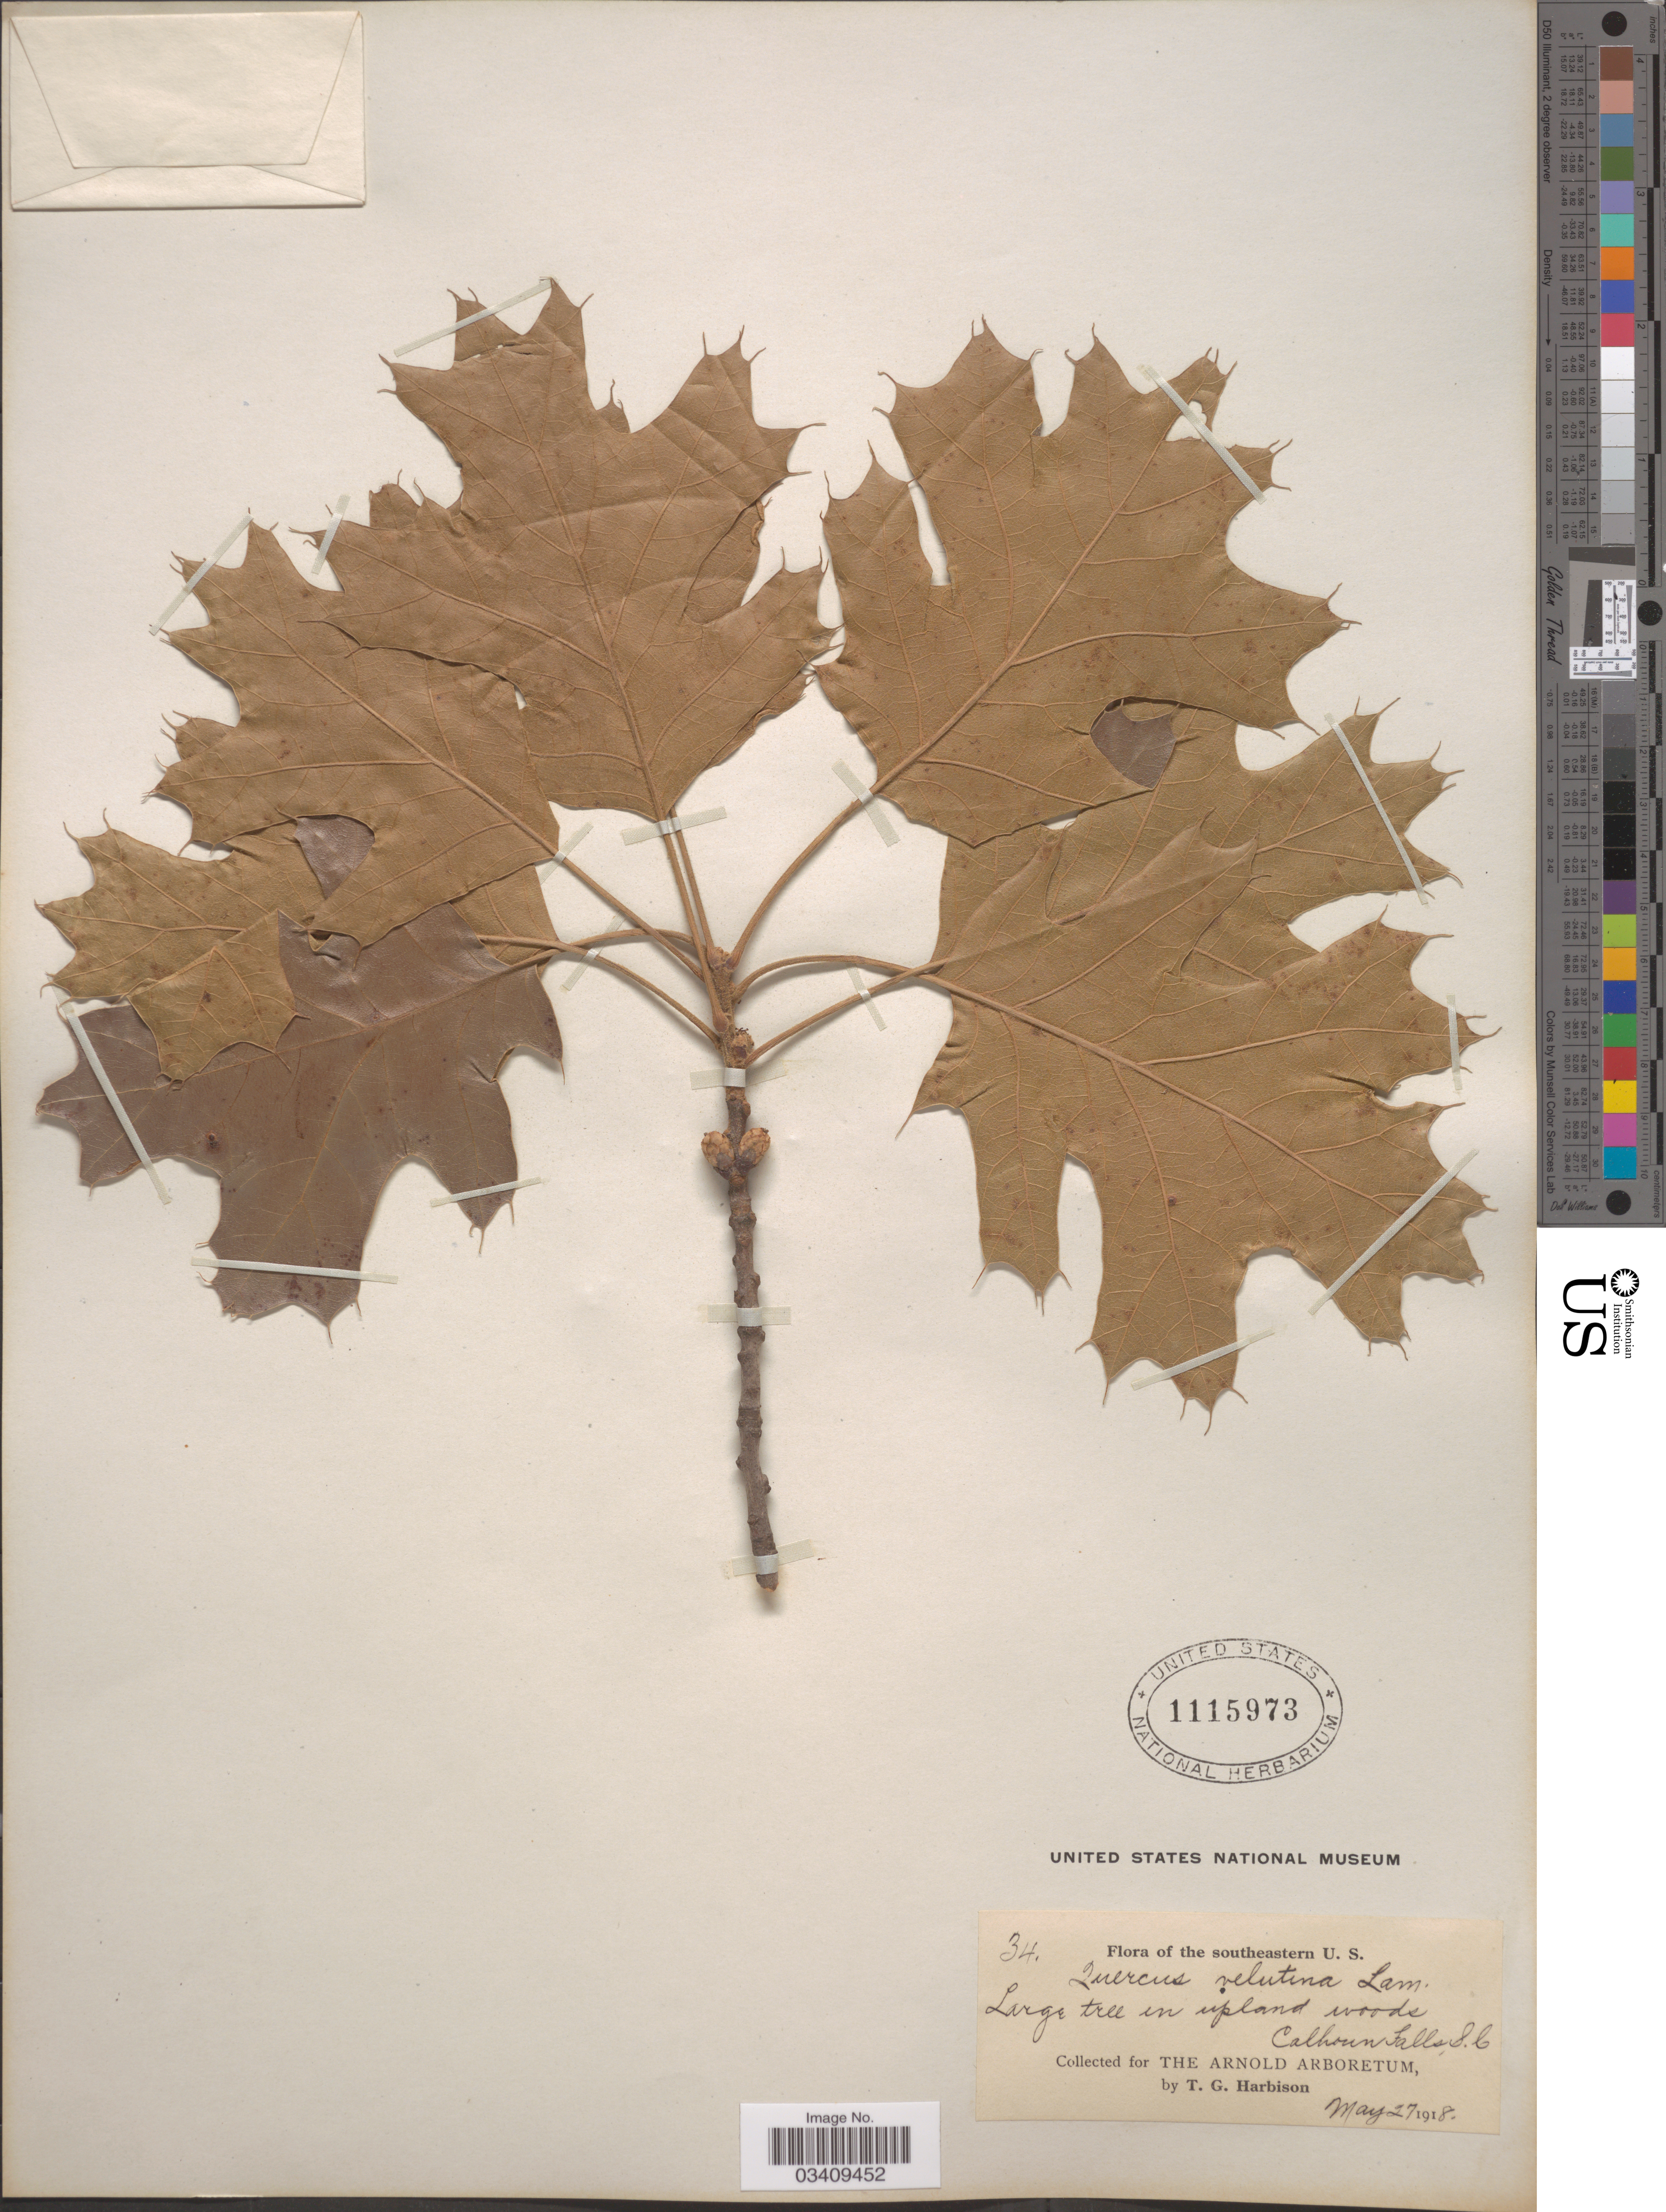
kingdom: Plantae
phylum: Tracheophyta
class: Magnoliopsida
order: Fagales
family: Fagaceae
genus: Quercus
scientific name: Quercus velutina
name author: Lam.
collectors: T. Harbison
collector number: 34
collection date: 1918-05-27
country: United States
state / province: South Carolina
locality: Calhoun Falls.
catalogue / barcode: US 1115973